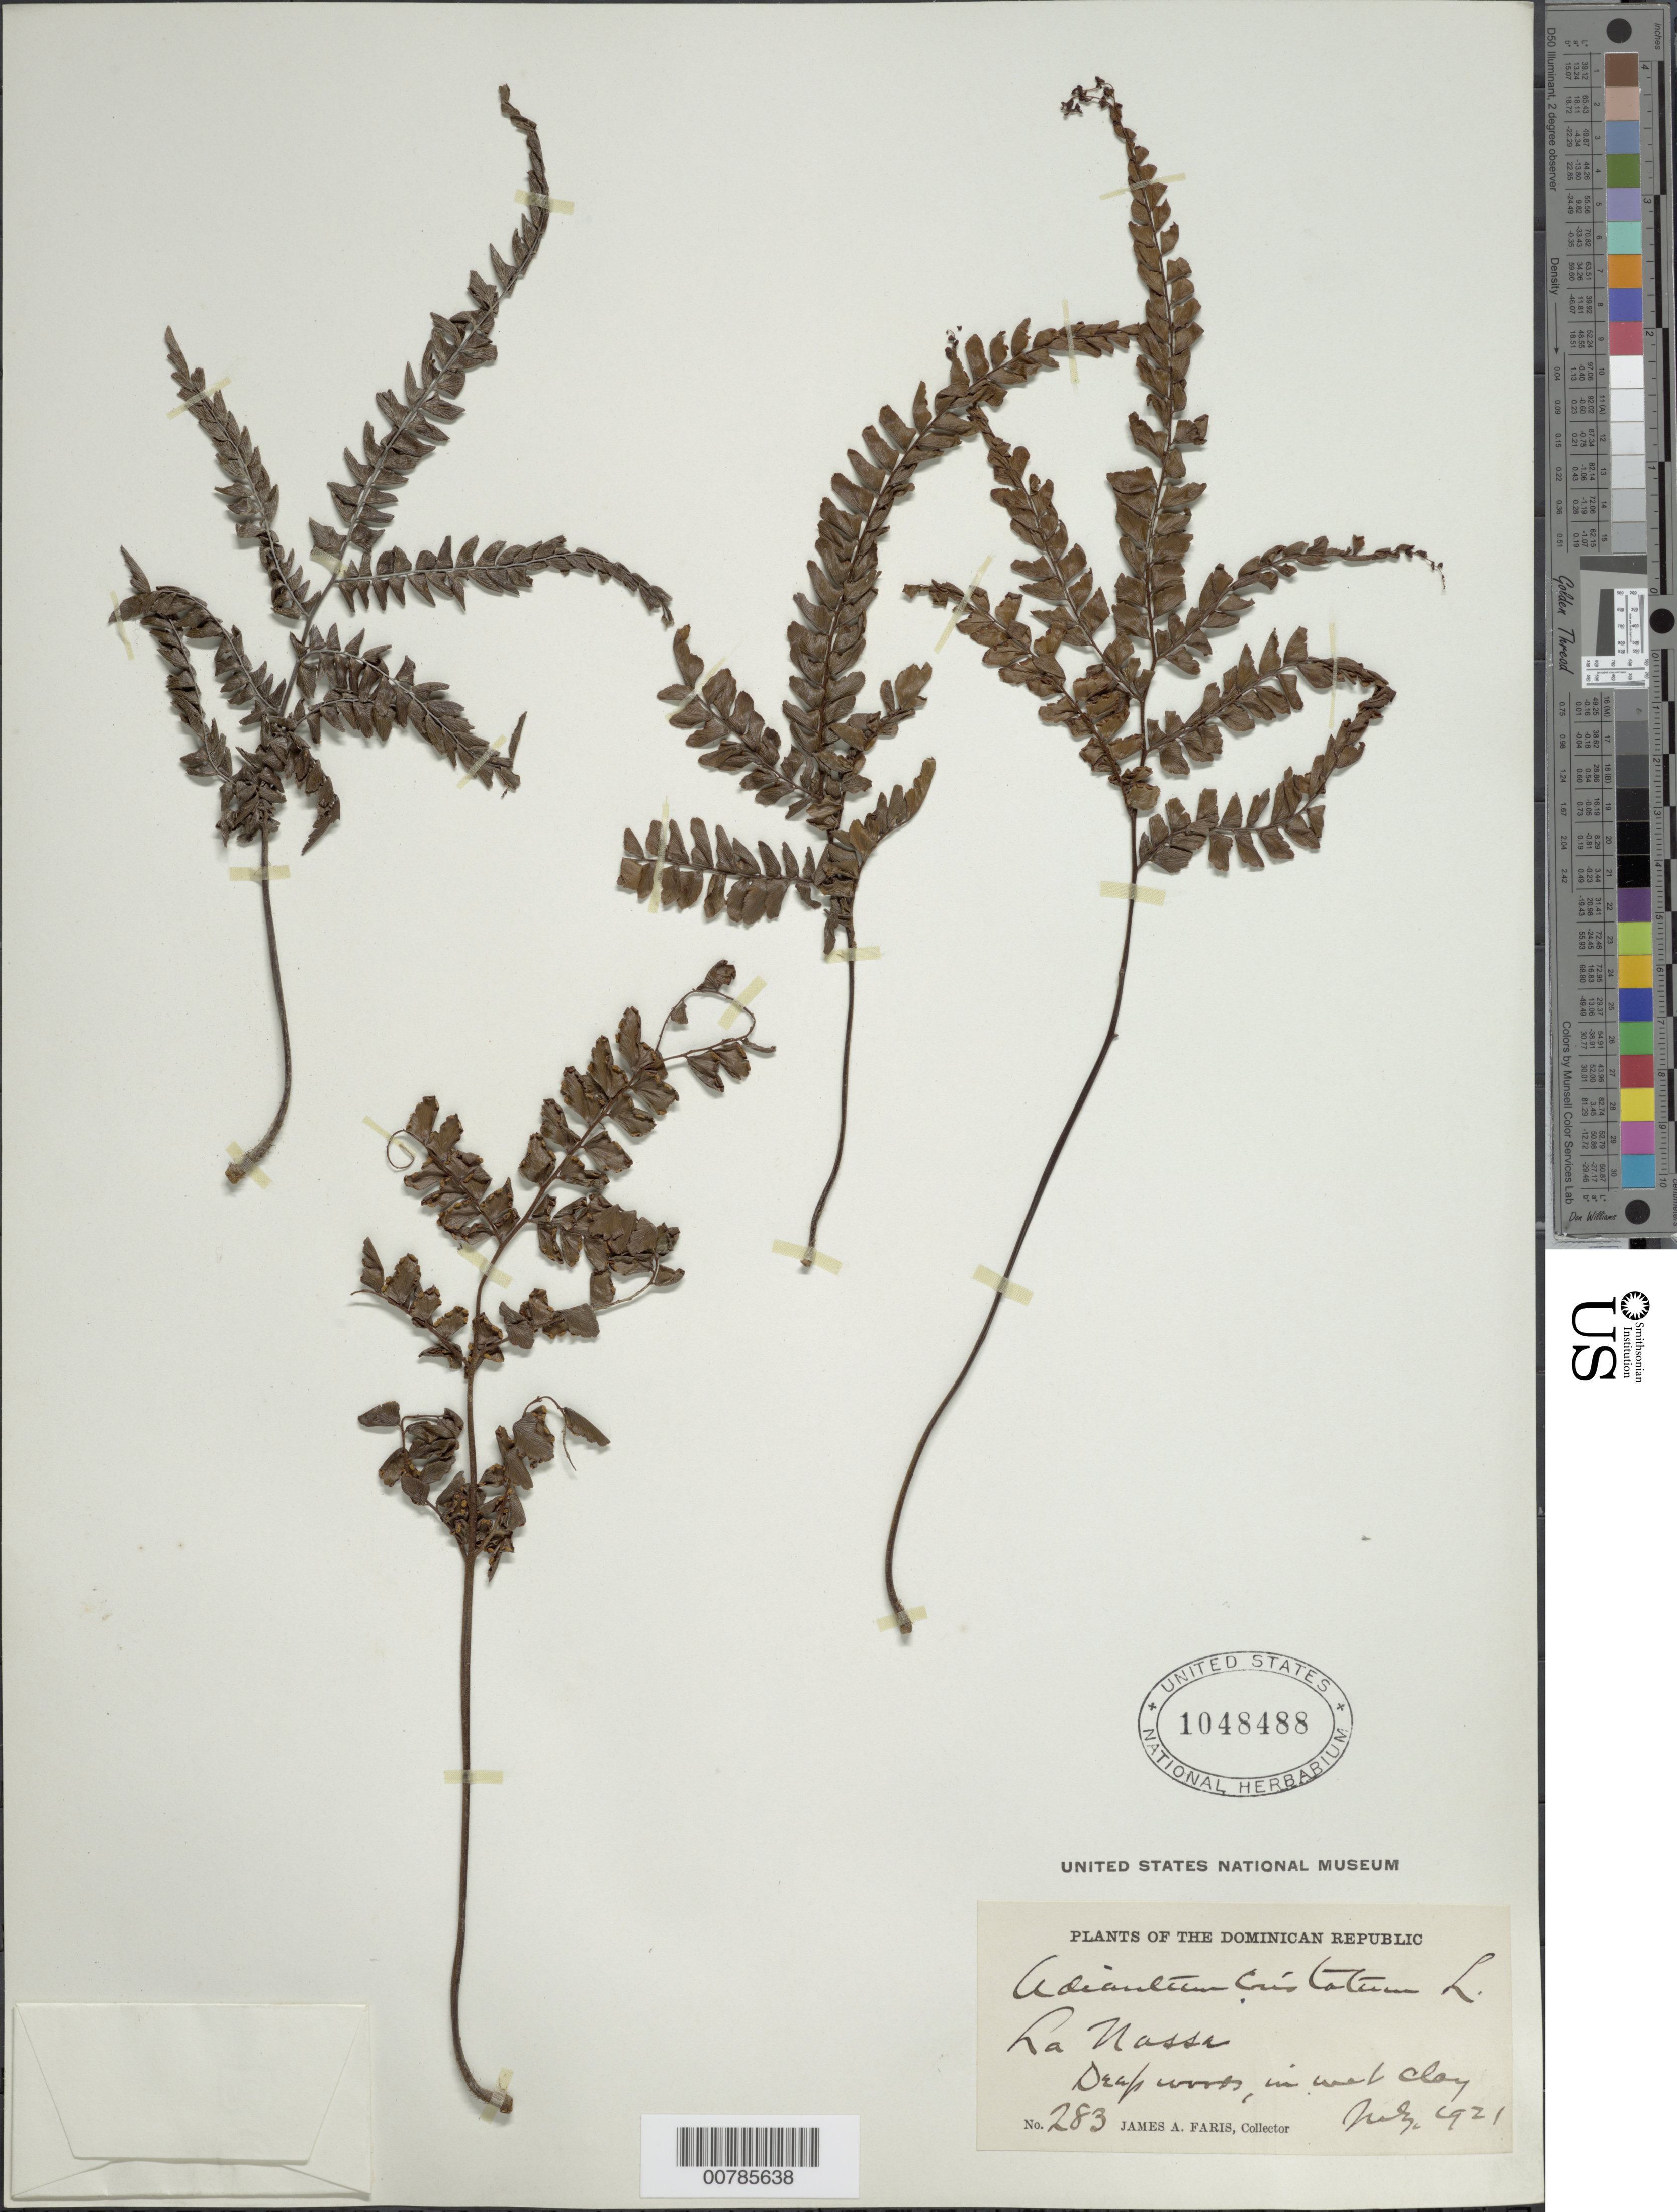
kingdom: Plantae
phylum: Tracheophyta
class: Polypodiopsida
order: Polypodiales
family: Pteridaceae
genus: Adiantum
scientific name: Adiantum pyramidale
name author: (L.) Willd.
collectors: J. Faris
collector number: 283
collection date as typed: Jul 1910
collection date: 1910-07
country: Dominican Republic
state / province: San Cristóbal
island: Hispaniola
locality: La Nassa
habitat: Deep woods in wet clay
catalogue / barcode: US 1048488